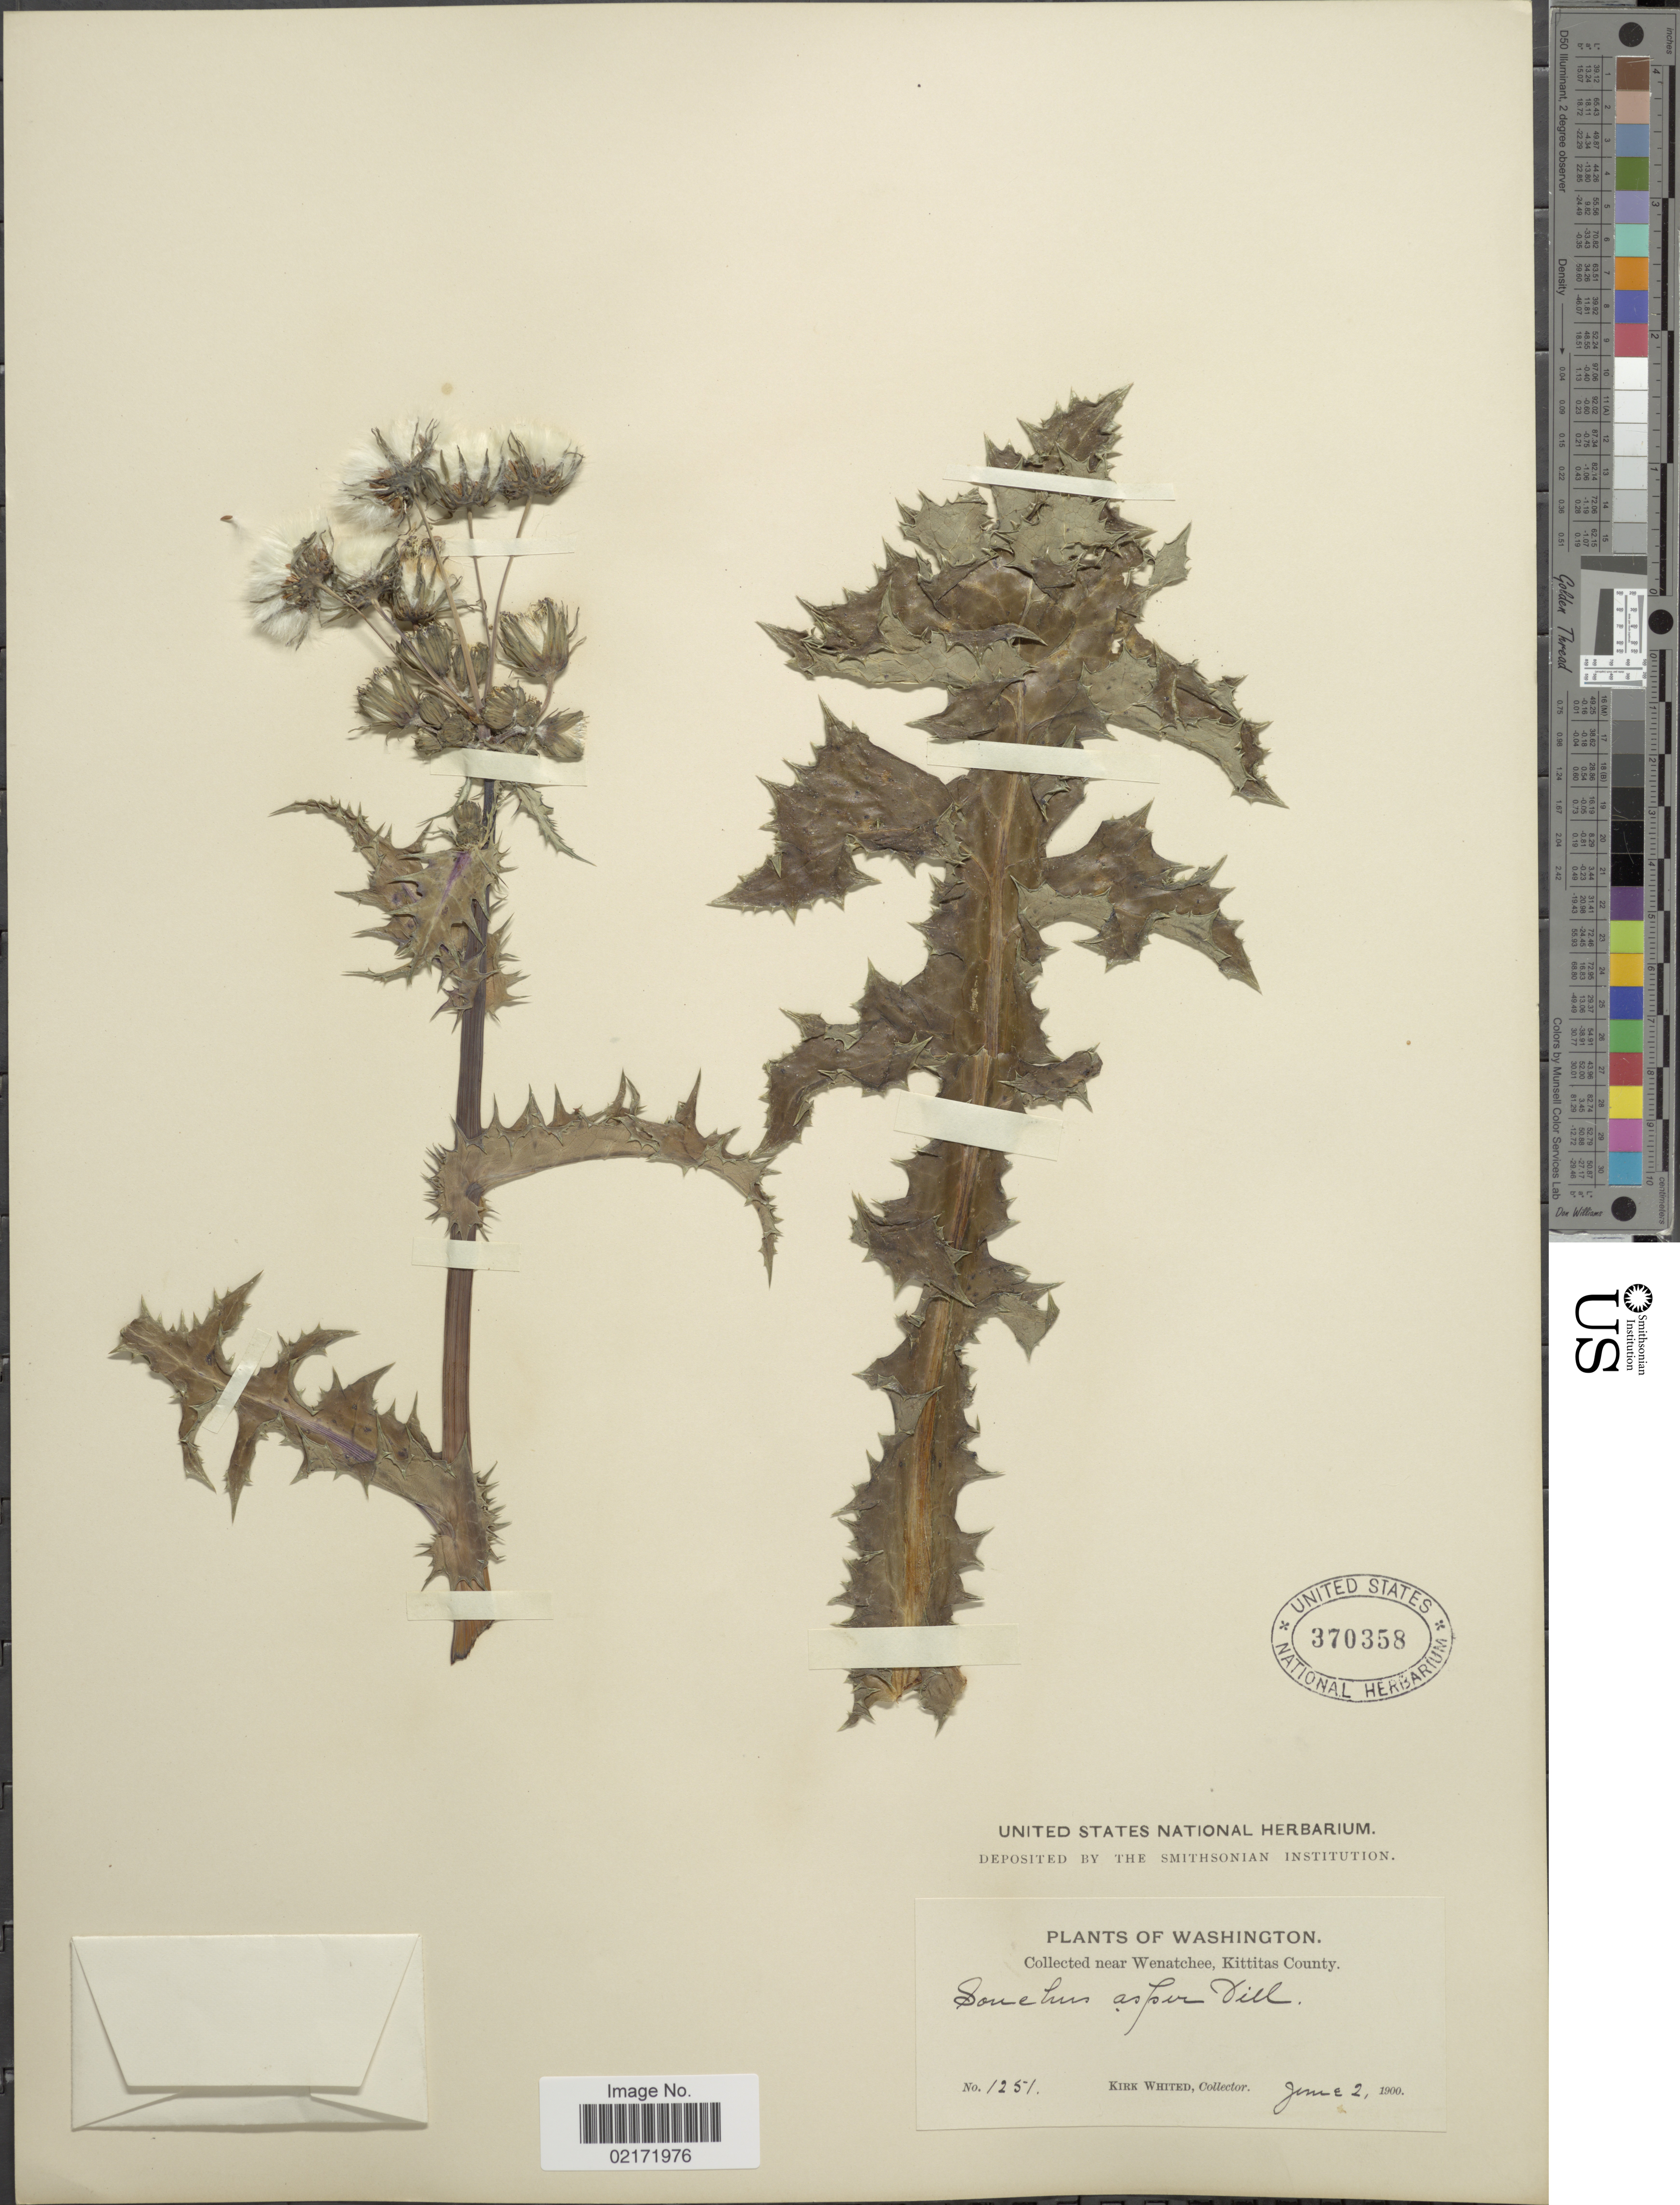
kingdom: Plantae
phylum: Tracheophyta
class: Magnoliopsida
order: Asterales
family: Asteraceae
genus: Sonchus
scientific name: Sonchus asper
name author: (L.) Hill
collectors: K. Whited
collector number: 1251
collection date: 1900-06-02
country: United States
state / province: Washington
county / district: Chelan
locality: Near Wenatchee, Kittias County.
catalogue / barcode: US 370358